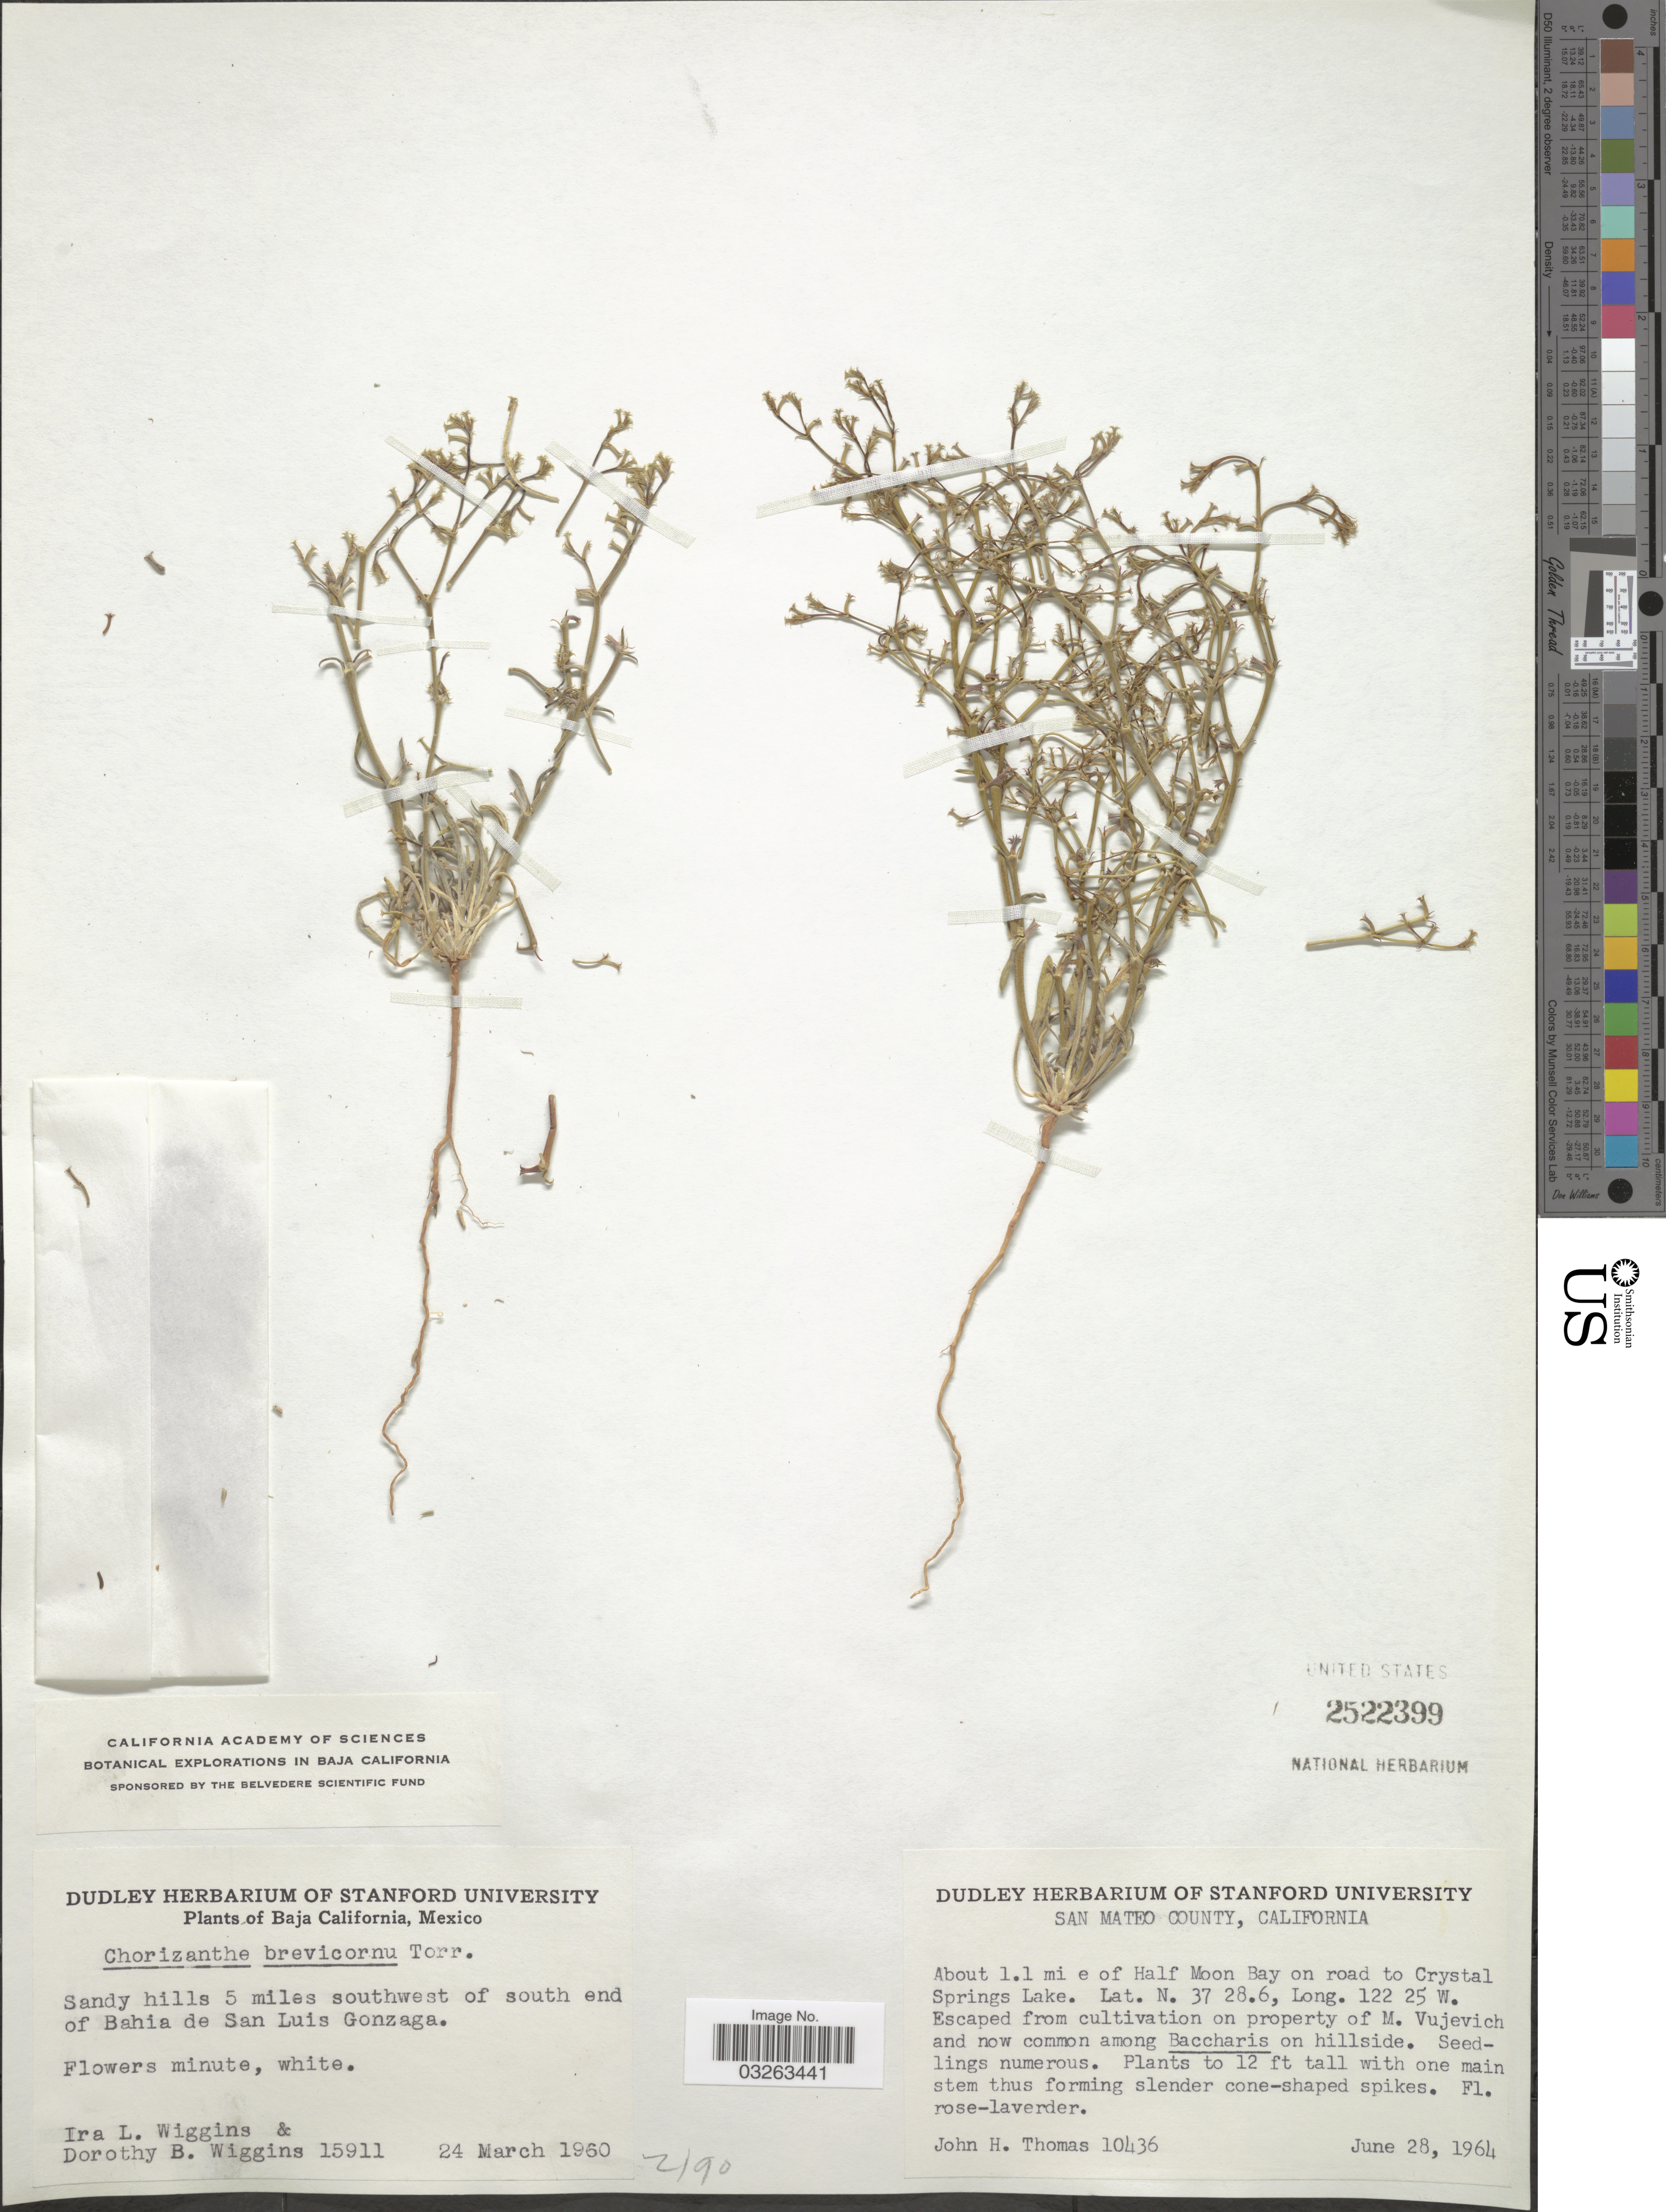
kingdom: Plantae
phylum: Tracheophyta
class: Magnoliopsida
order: Caryophyllales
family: Polygonaceae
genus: Chorizanthe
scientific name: Chorizanthe brevicornu var. brevicornu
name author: Torr.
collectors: J. H. Thomas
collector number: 10436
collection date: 1964-06-28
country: United States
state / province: California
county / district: San Mateo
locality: San Mateo County. About 1.1 mi e of Half Moon Bay on road to Crystal Springs Lake.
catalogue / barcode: US 2522399-2